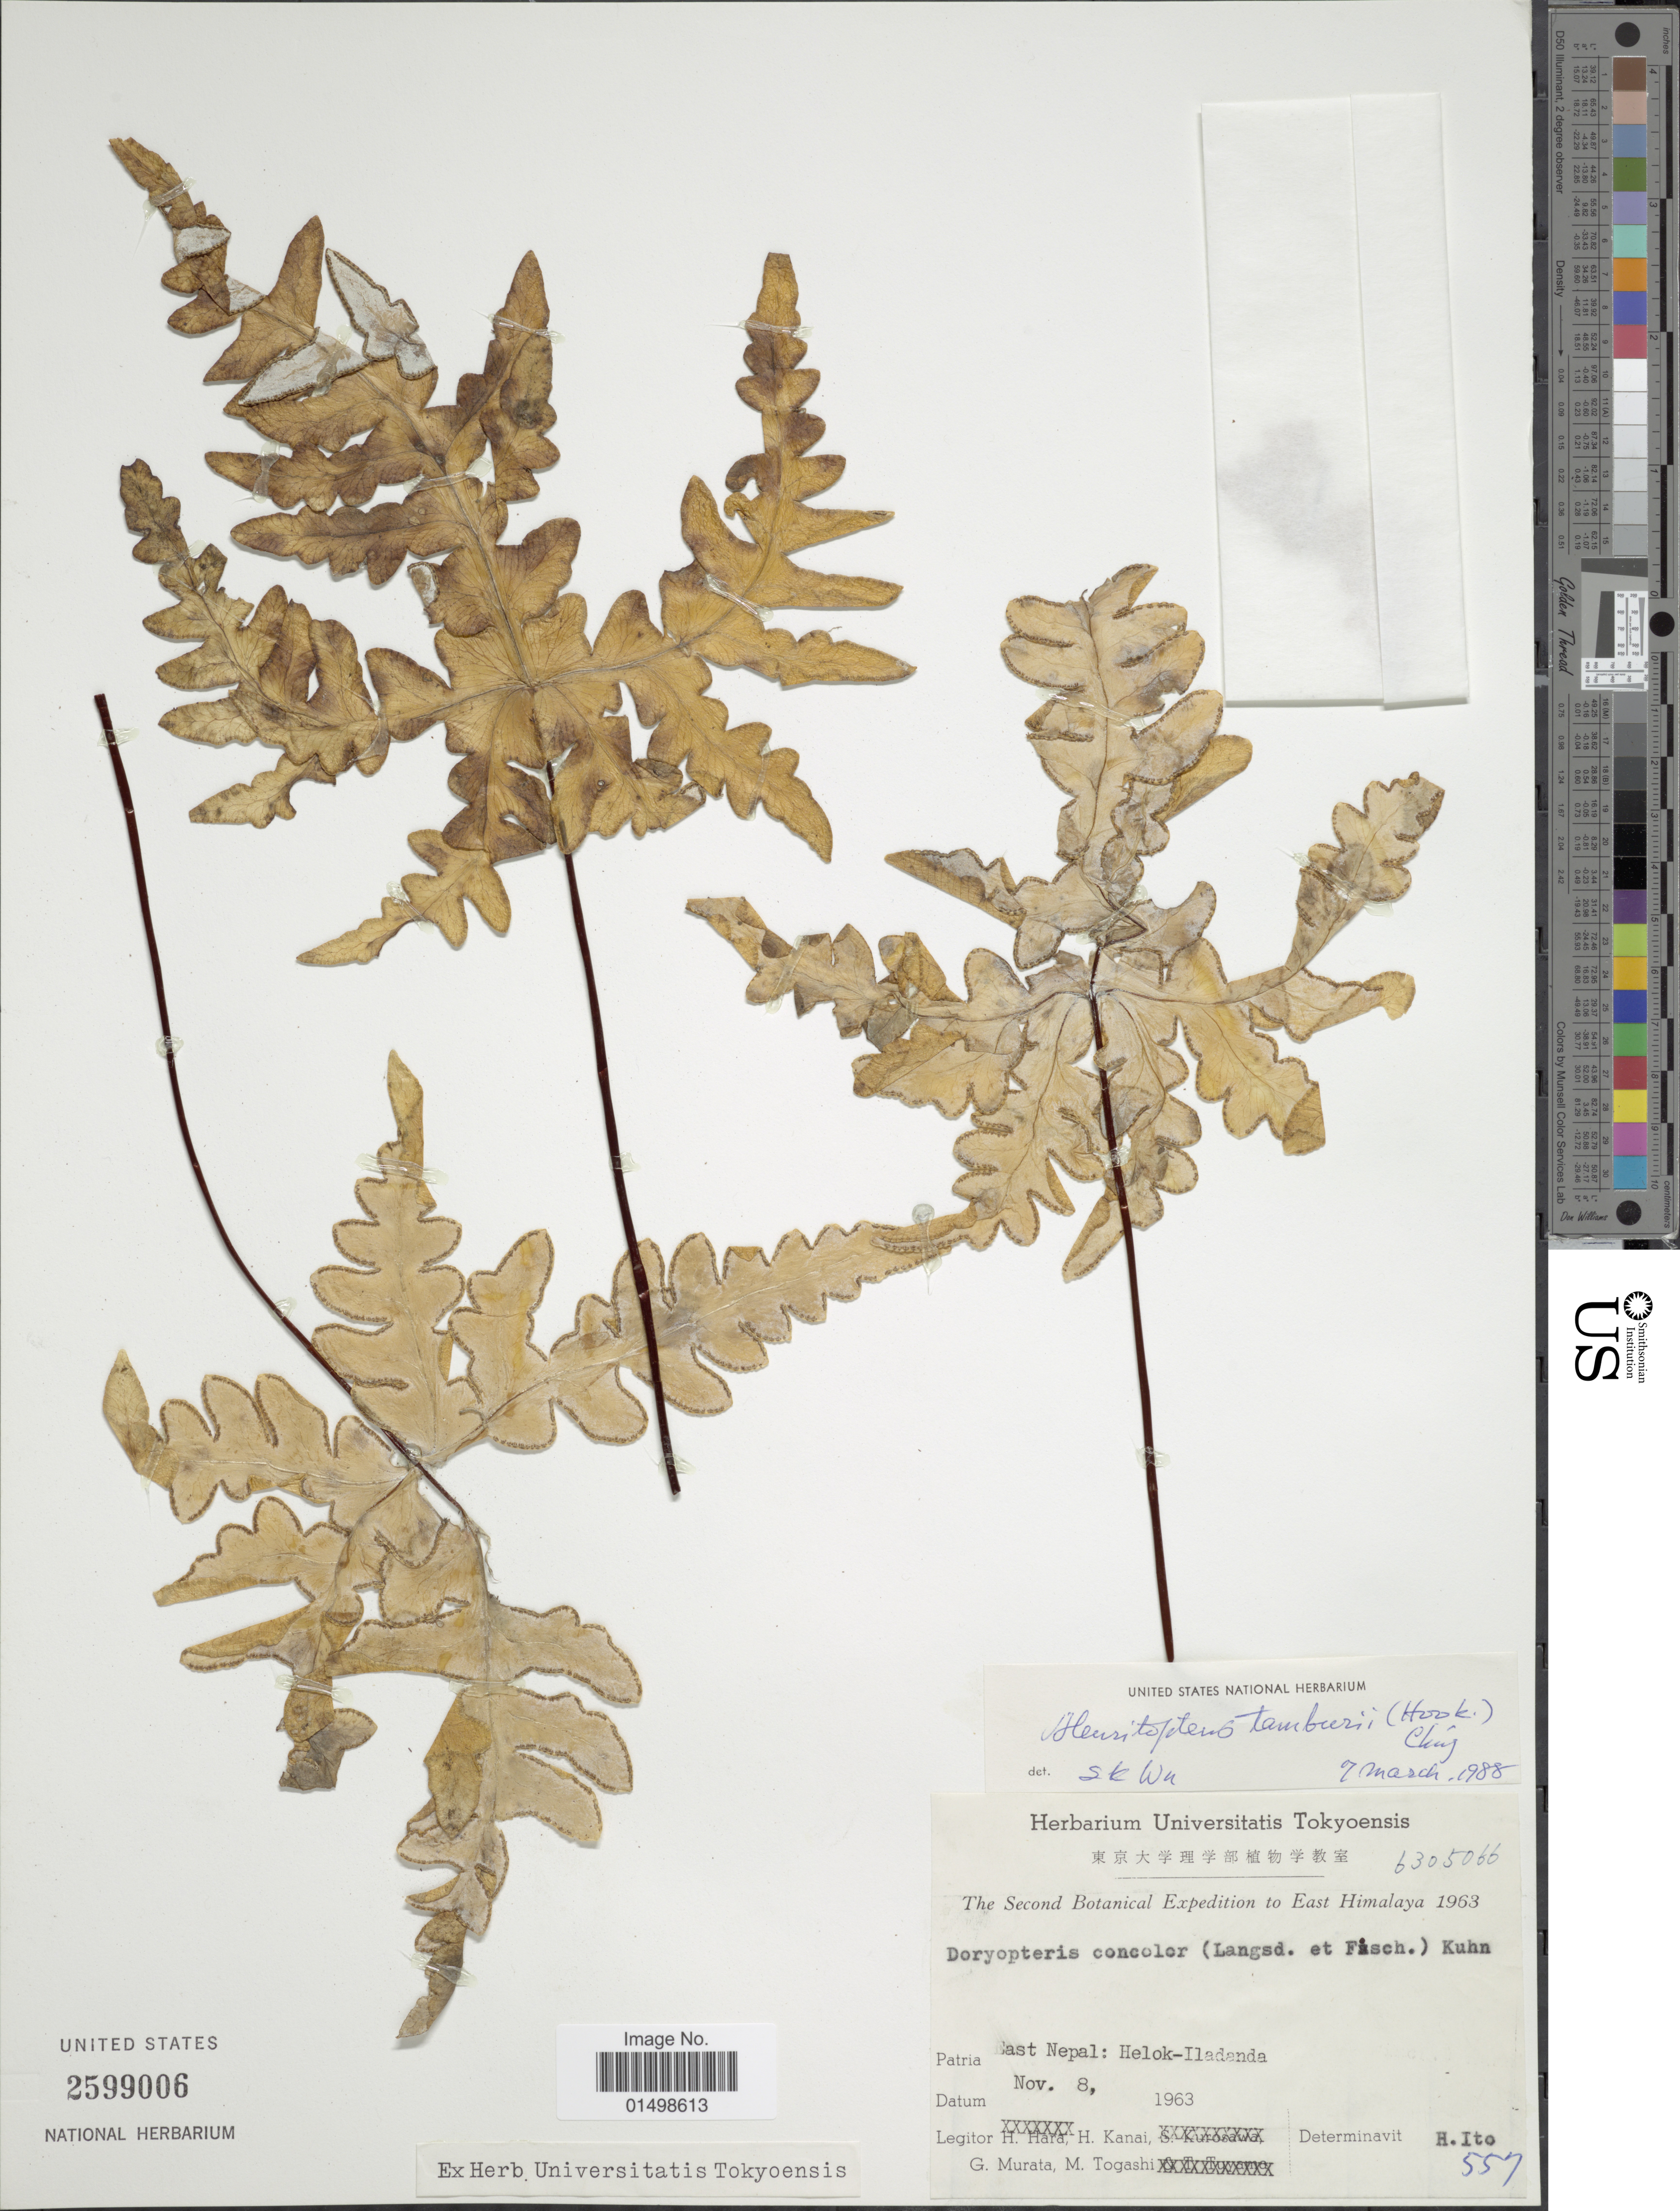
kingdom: Plantae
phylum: Tracheophyta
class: Polypodiopsida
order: Polypodiales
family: Pteridaceae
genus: Aleuritopteris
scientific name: Aleuritopteris tamburii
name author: (Hook.) Ching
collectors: H. Hara, H. Kanai, G. Murata & M. Togashi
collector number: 557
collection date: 1963-11-08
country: Nepal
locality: East Himalaya. East Nepal: Helok-Iladanda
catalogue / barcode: US 259006